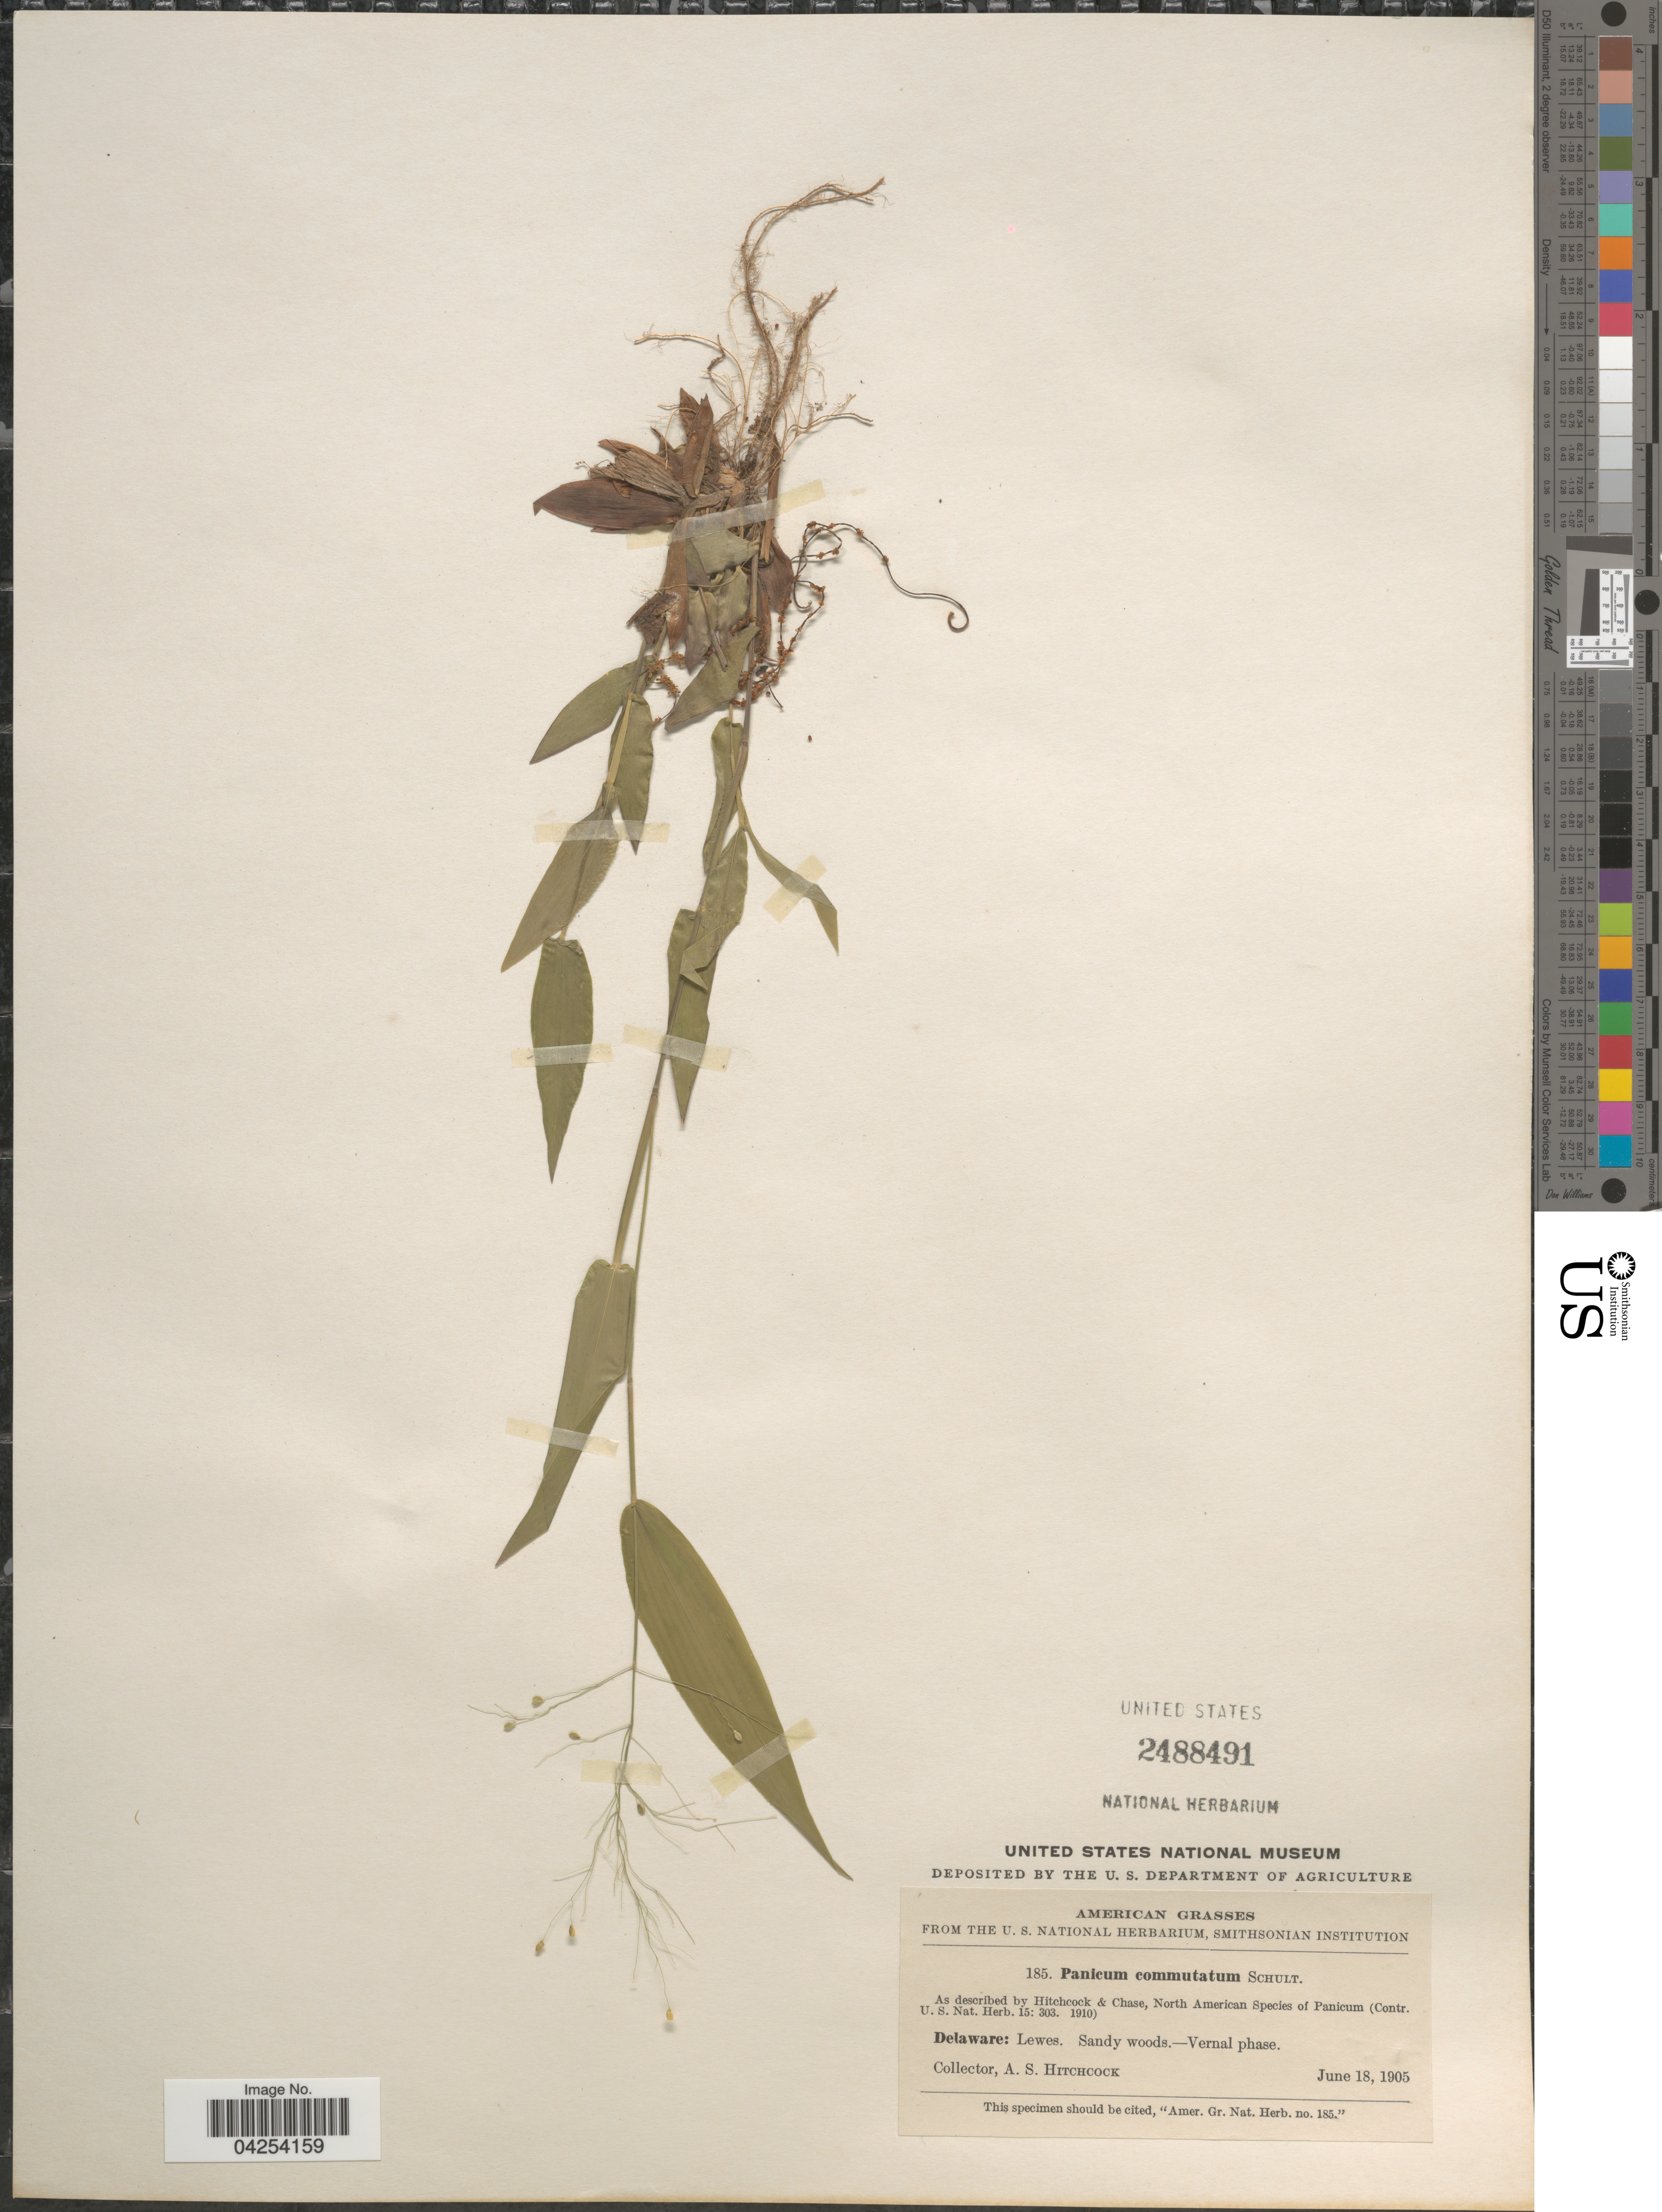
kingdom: Plantae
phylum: Tracheophyta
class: Liliopsida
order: Poales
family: Poaceae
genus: Dichanthelium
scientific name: Dichanthelium commutatum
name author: (Schult.) Gould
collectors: A. S. Hitchcock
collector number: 185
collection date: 1905-06-18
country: United States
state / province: Delaware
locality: Lewes. Sandy woods.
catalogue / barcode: US 2488491